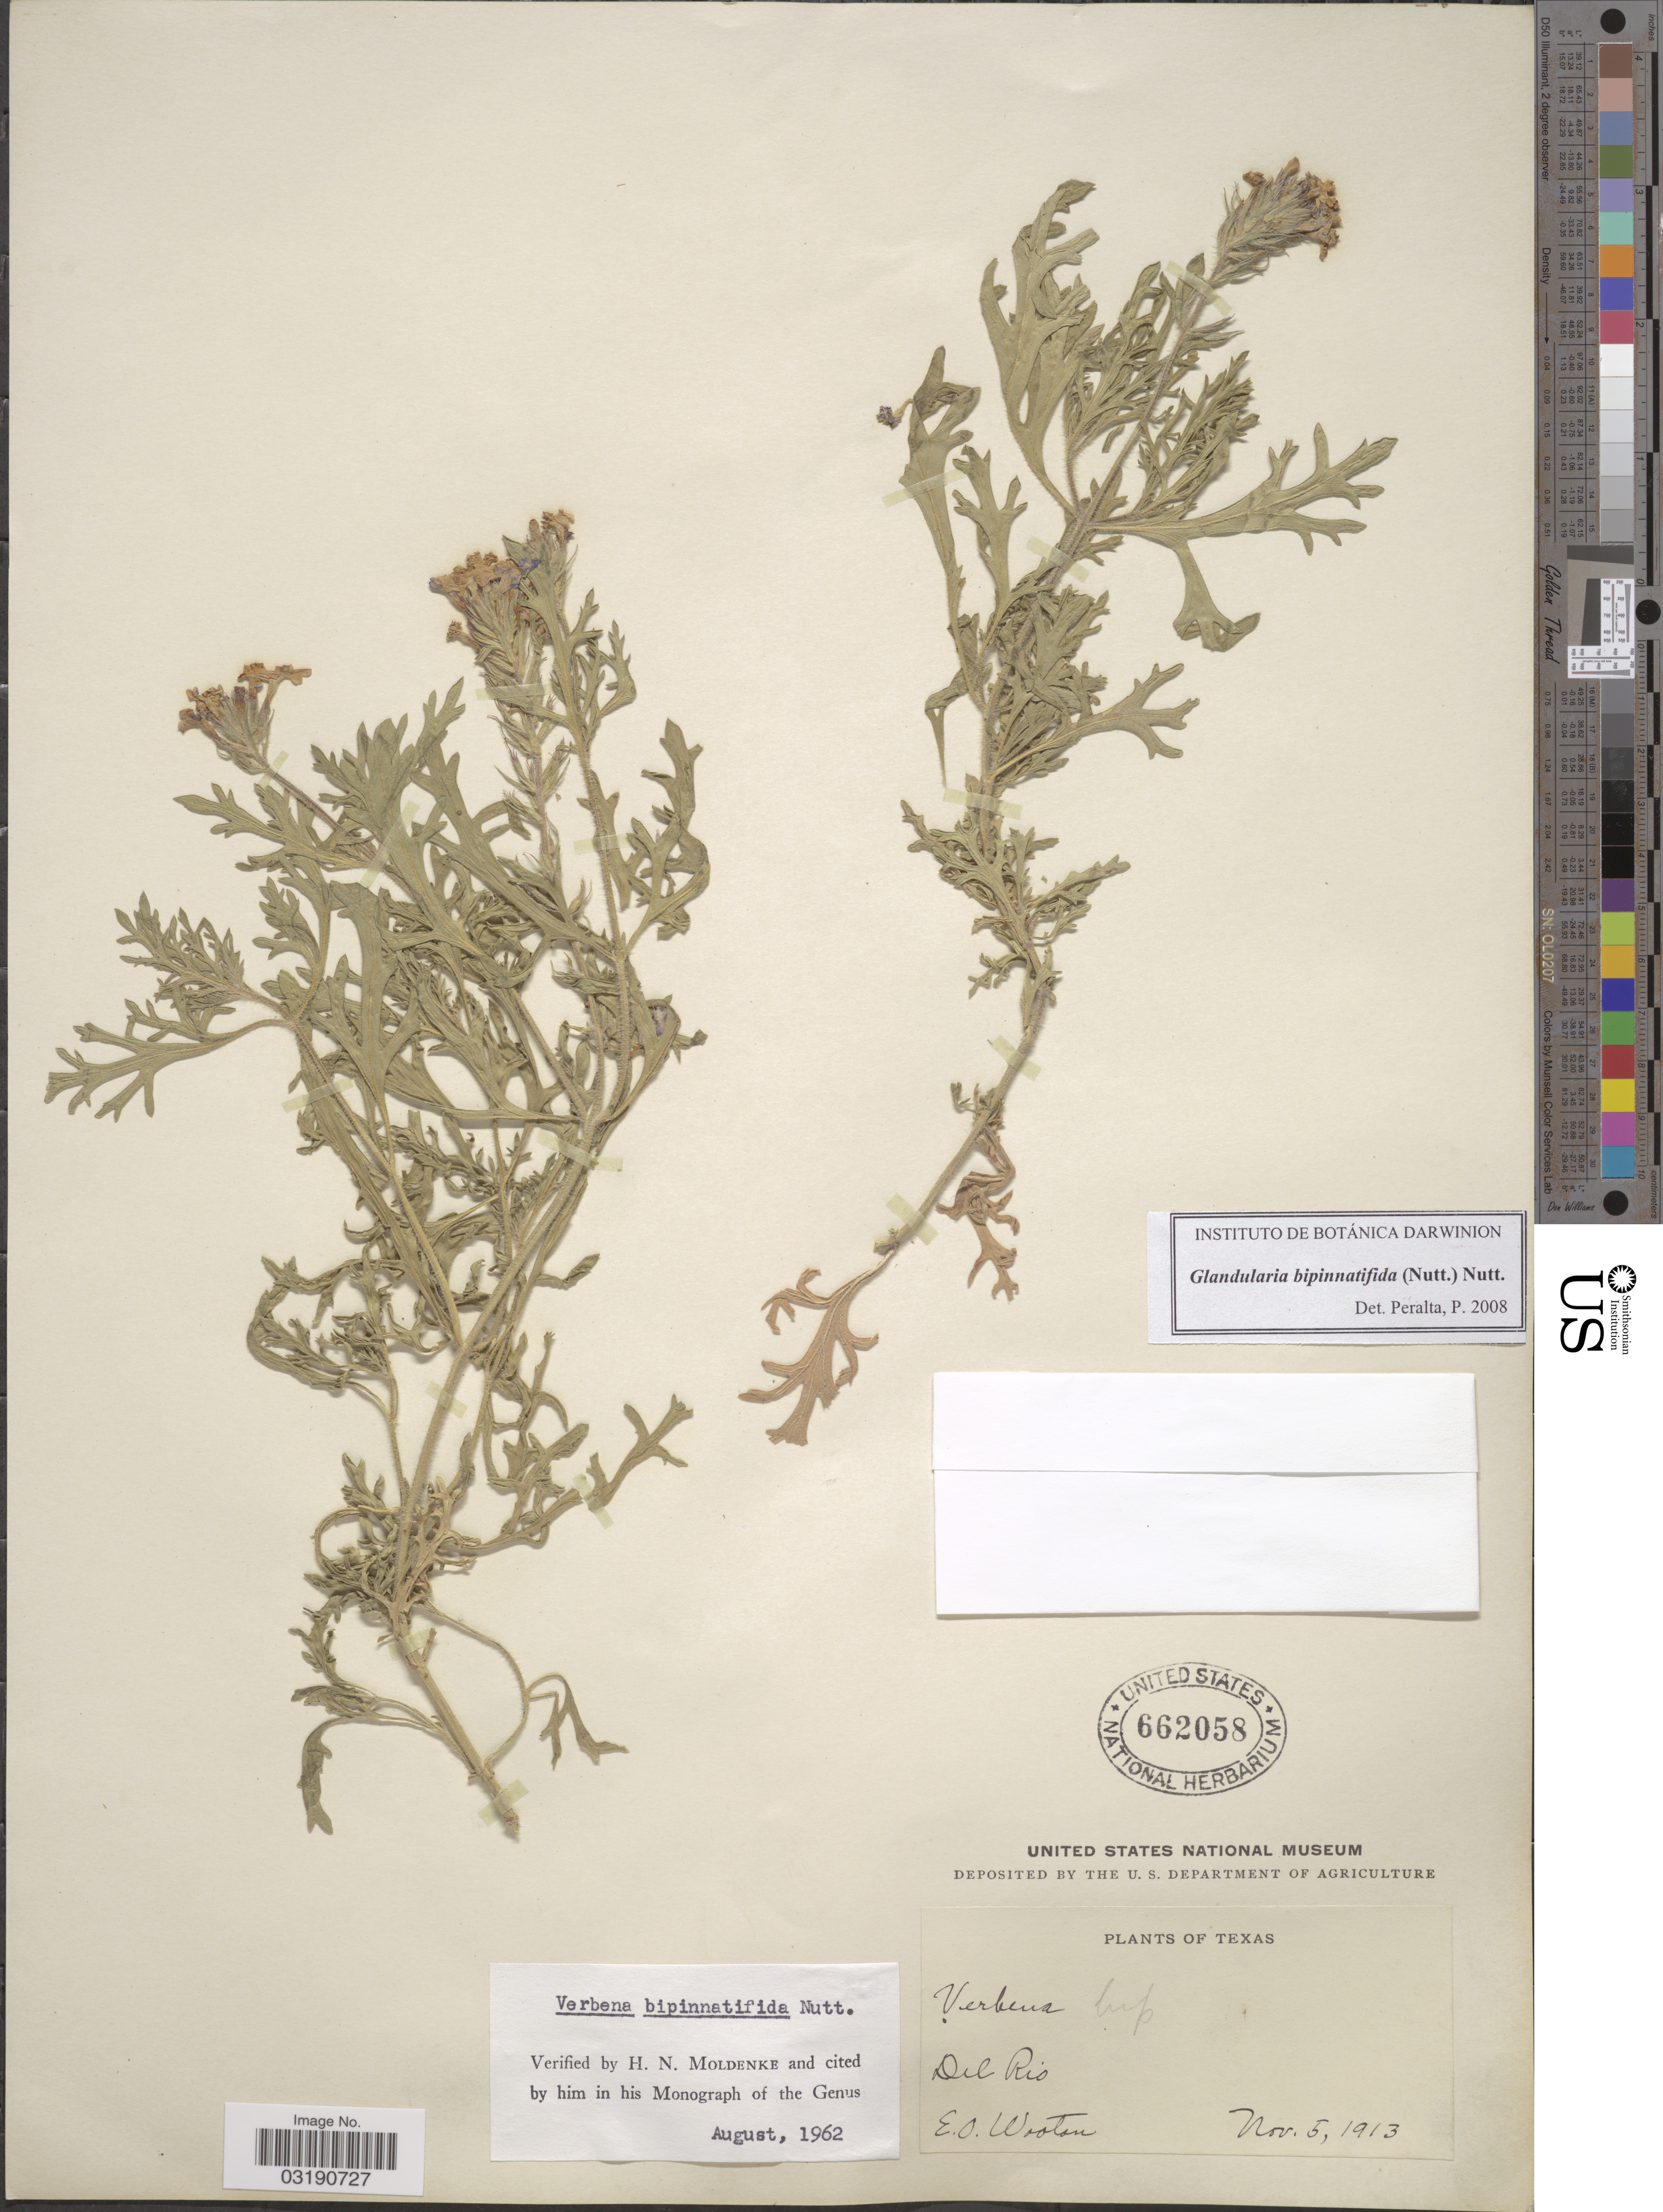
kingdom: Plantae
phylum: Tracheophyta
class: Magnoliopsida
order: Lamiales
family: Verbenaceae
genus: Verbena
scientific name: Verbena bipinnatifida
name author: (Schauer) Nutt.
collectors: E. O. Wooton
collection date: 1913-11-05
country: United States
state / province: Texas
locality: Del Rio.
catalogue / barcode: US 662058